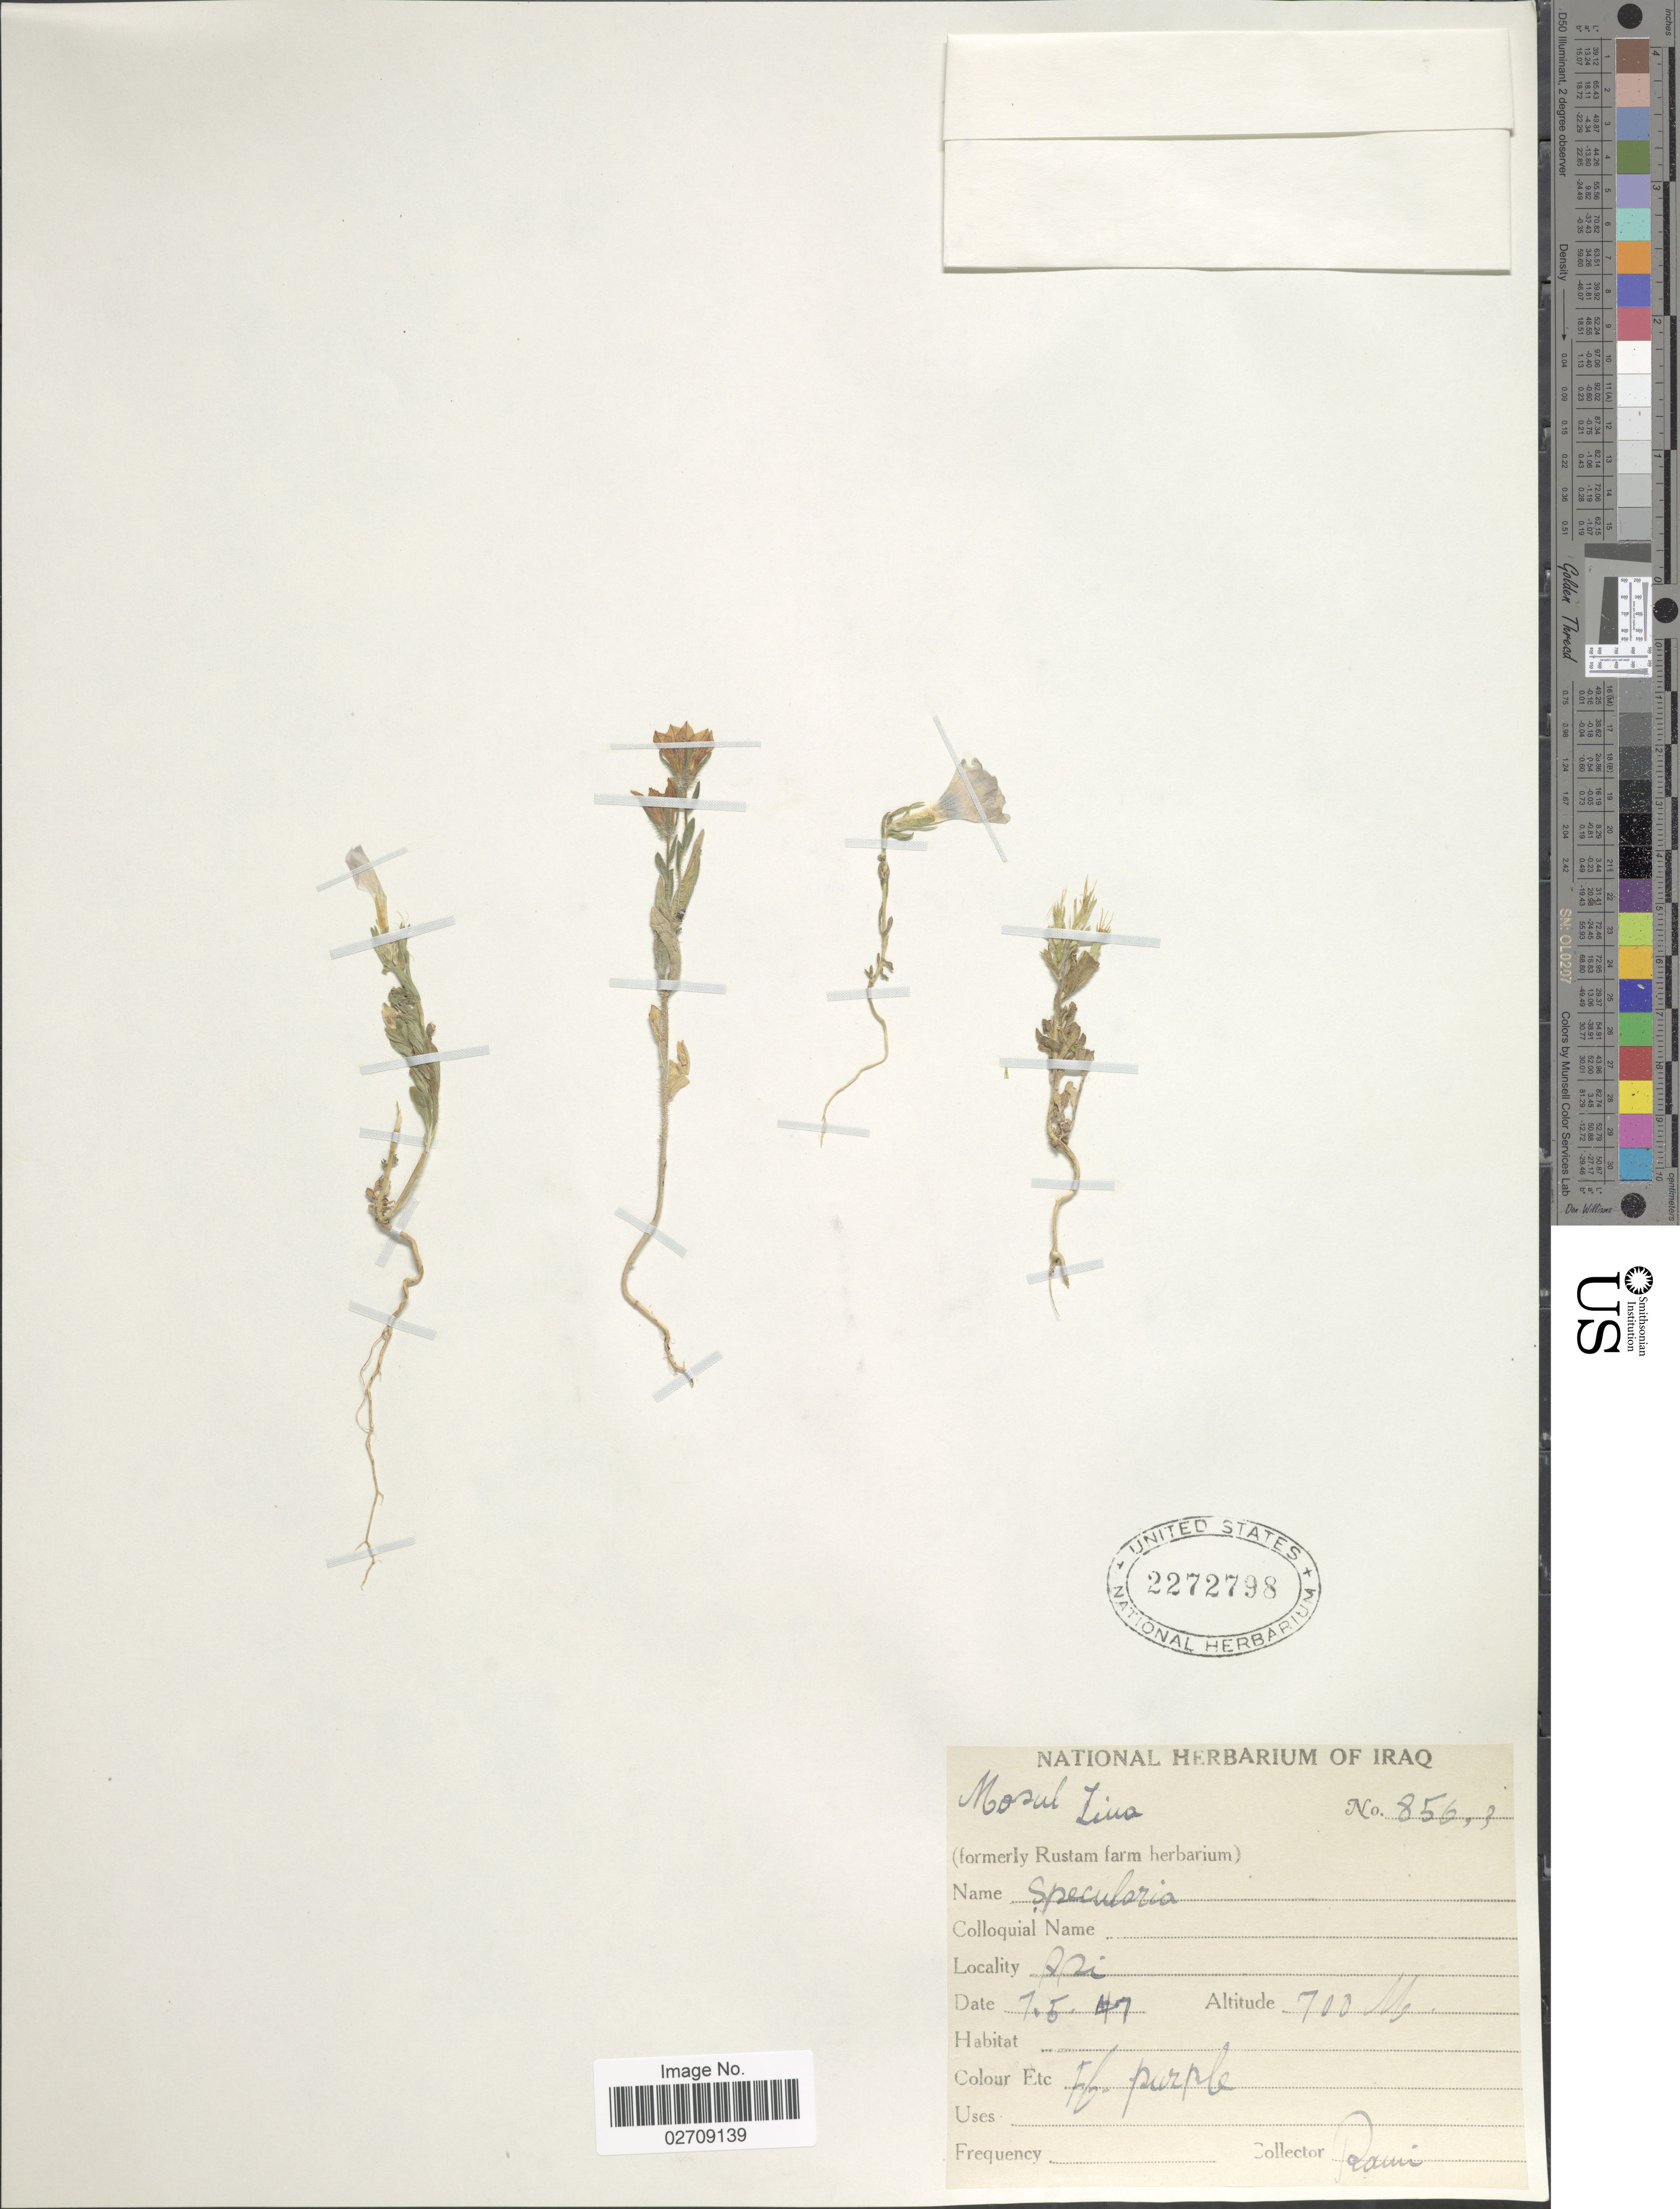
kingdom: Plantae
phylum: Tracheophyta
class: Magnoliopsida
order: Asterales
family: Campanulaceae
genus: Legousia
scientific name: Legousia speculum-veneris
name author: (L.) Chaix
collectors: -. Rawi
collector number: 8563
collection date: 1947-05-07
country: Iraq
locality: Azi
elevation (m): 700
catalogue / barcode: US 2272798